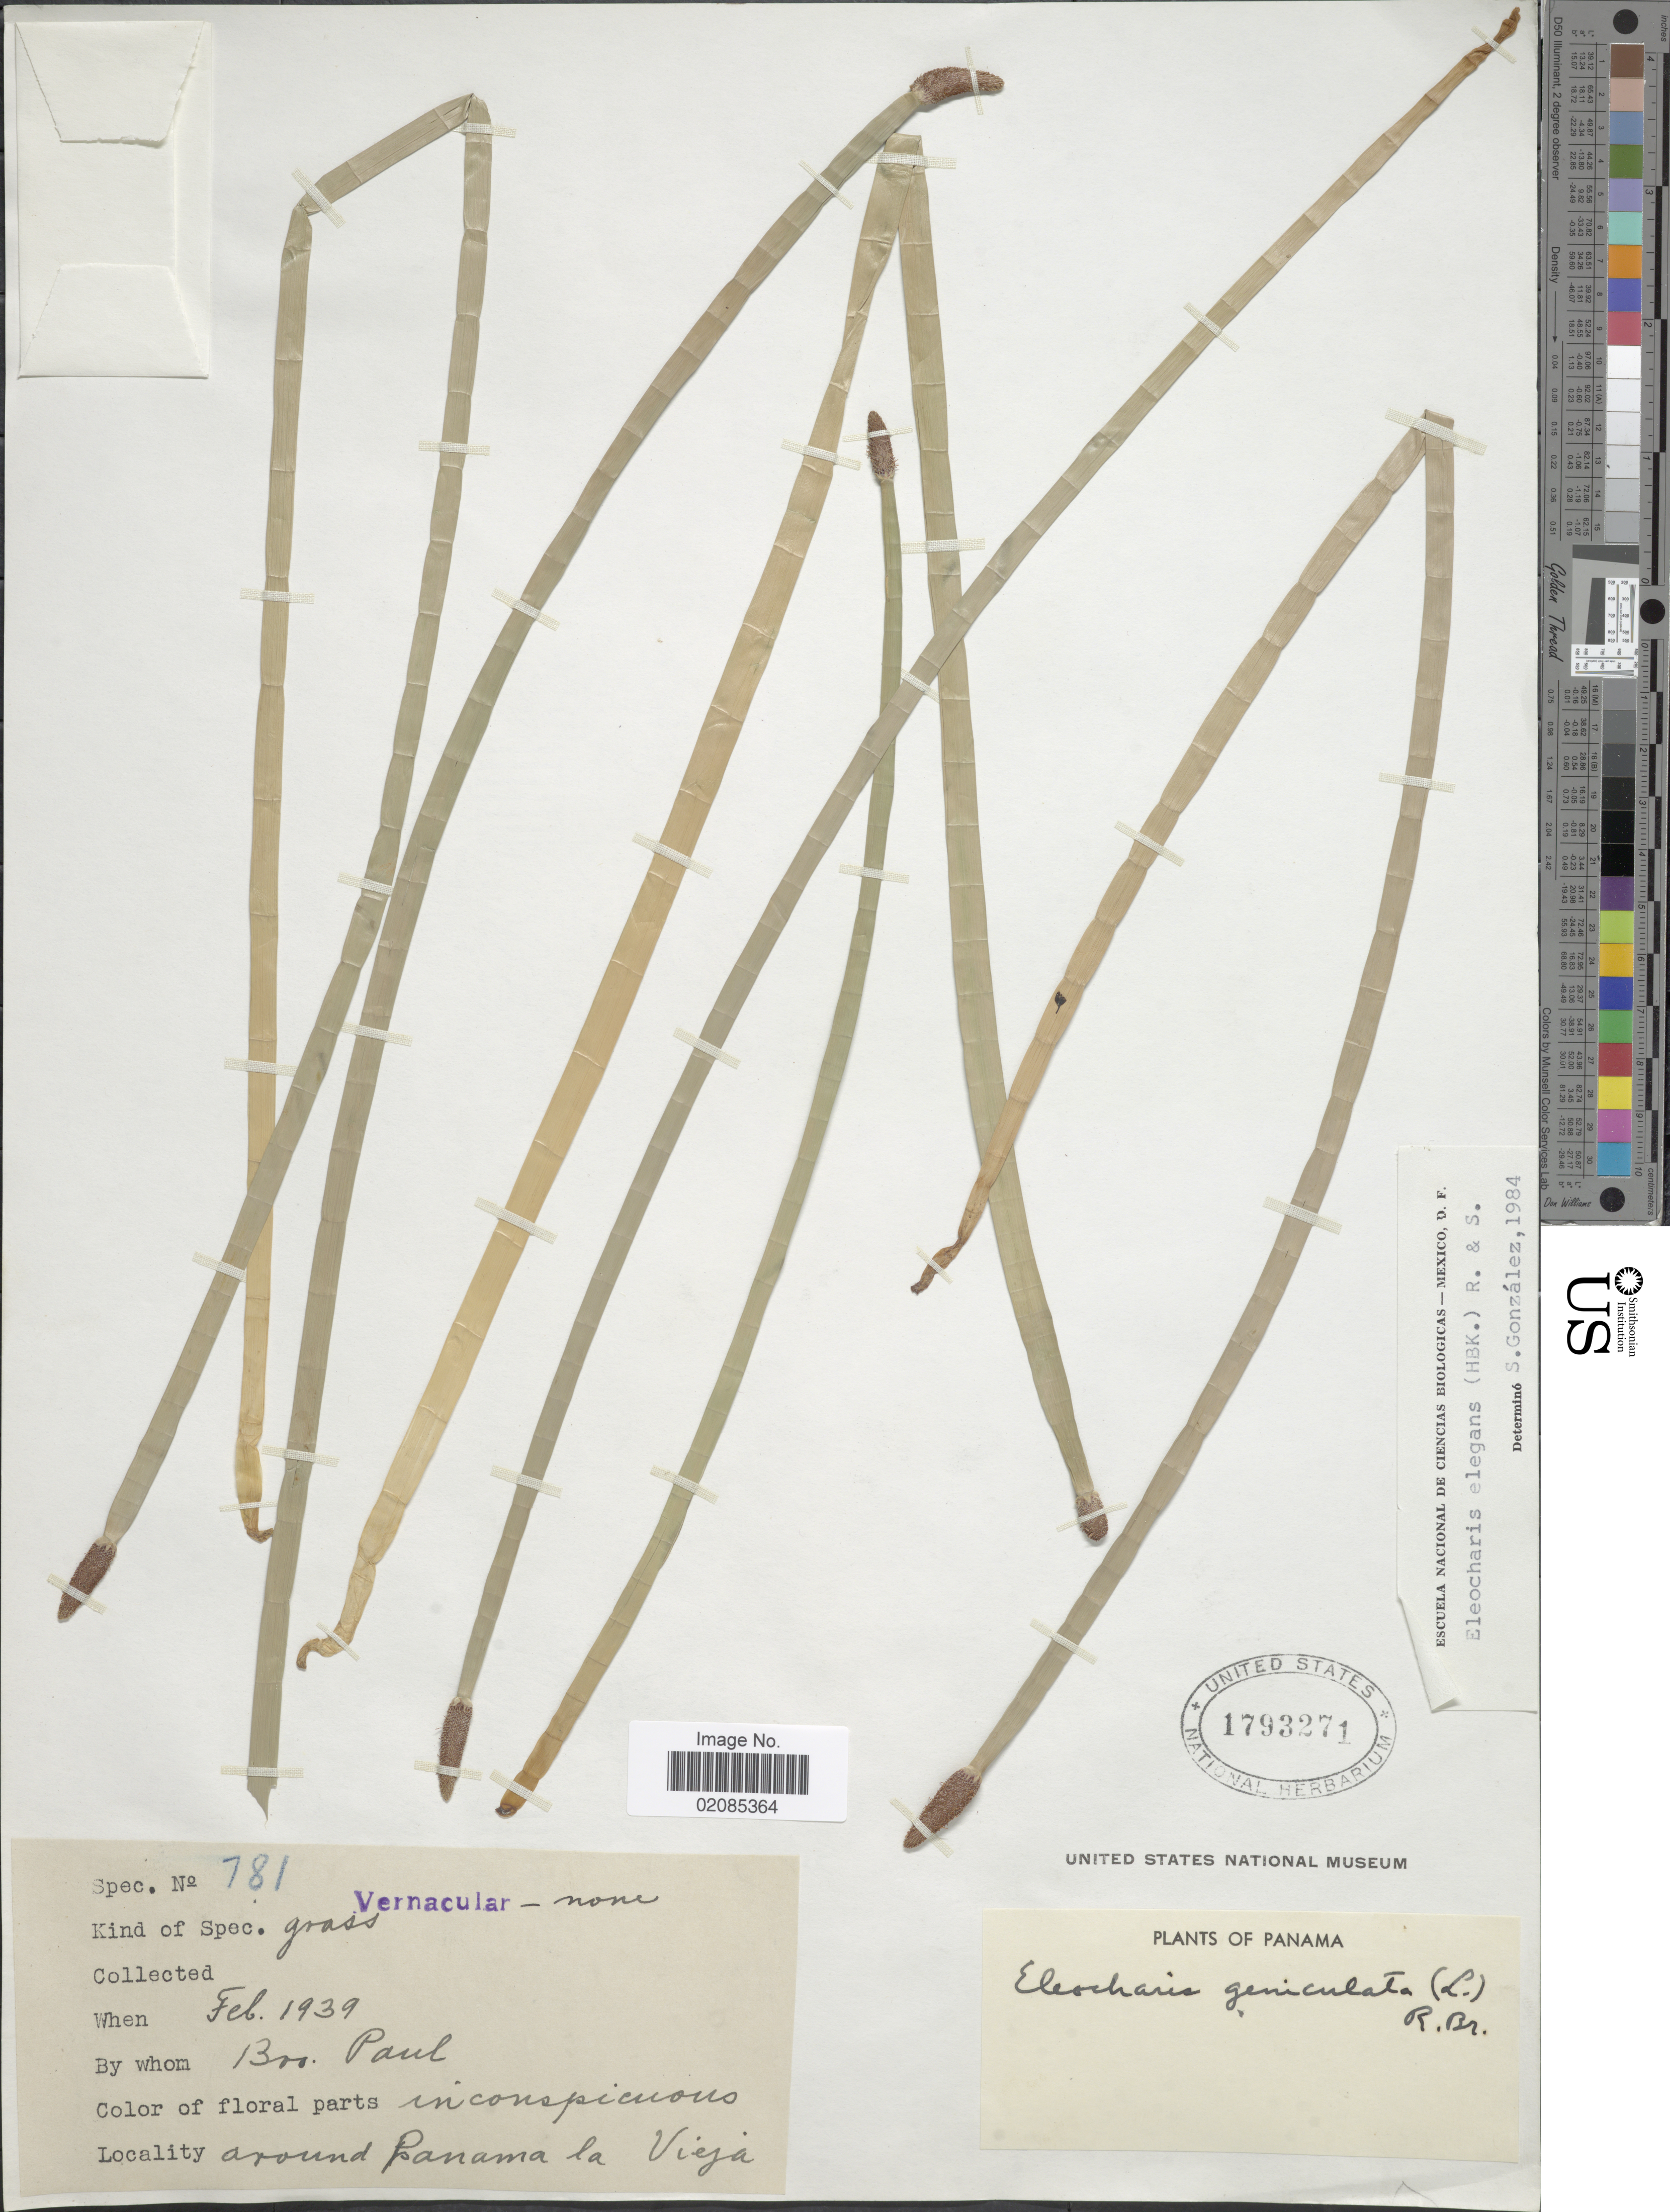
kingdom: Plantae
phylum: Tracheophyta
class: Liliopsida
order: Poales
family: Cyperaceae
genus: Eleocharis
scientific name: Eleocharis elegans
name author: (Kunth) Roem. & Schult.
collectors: B. Paul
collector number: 781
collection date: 1939-02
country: Panama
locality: Around Panama la Vieja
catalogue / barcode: US 1793271